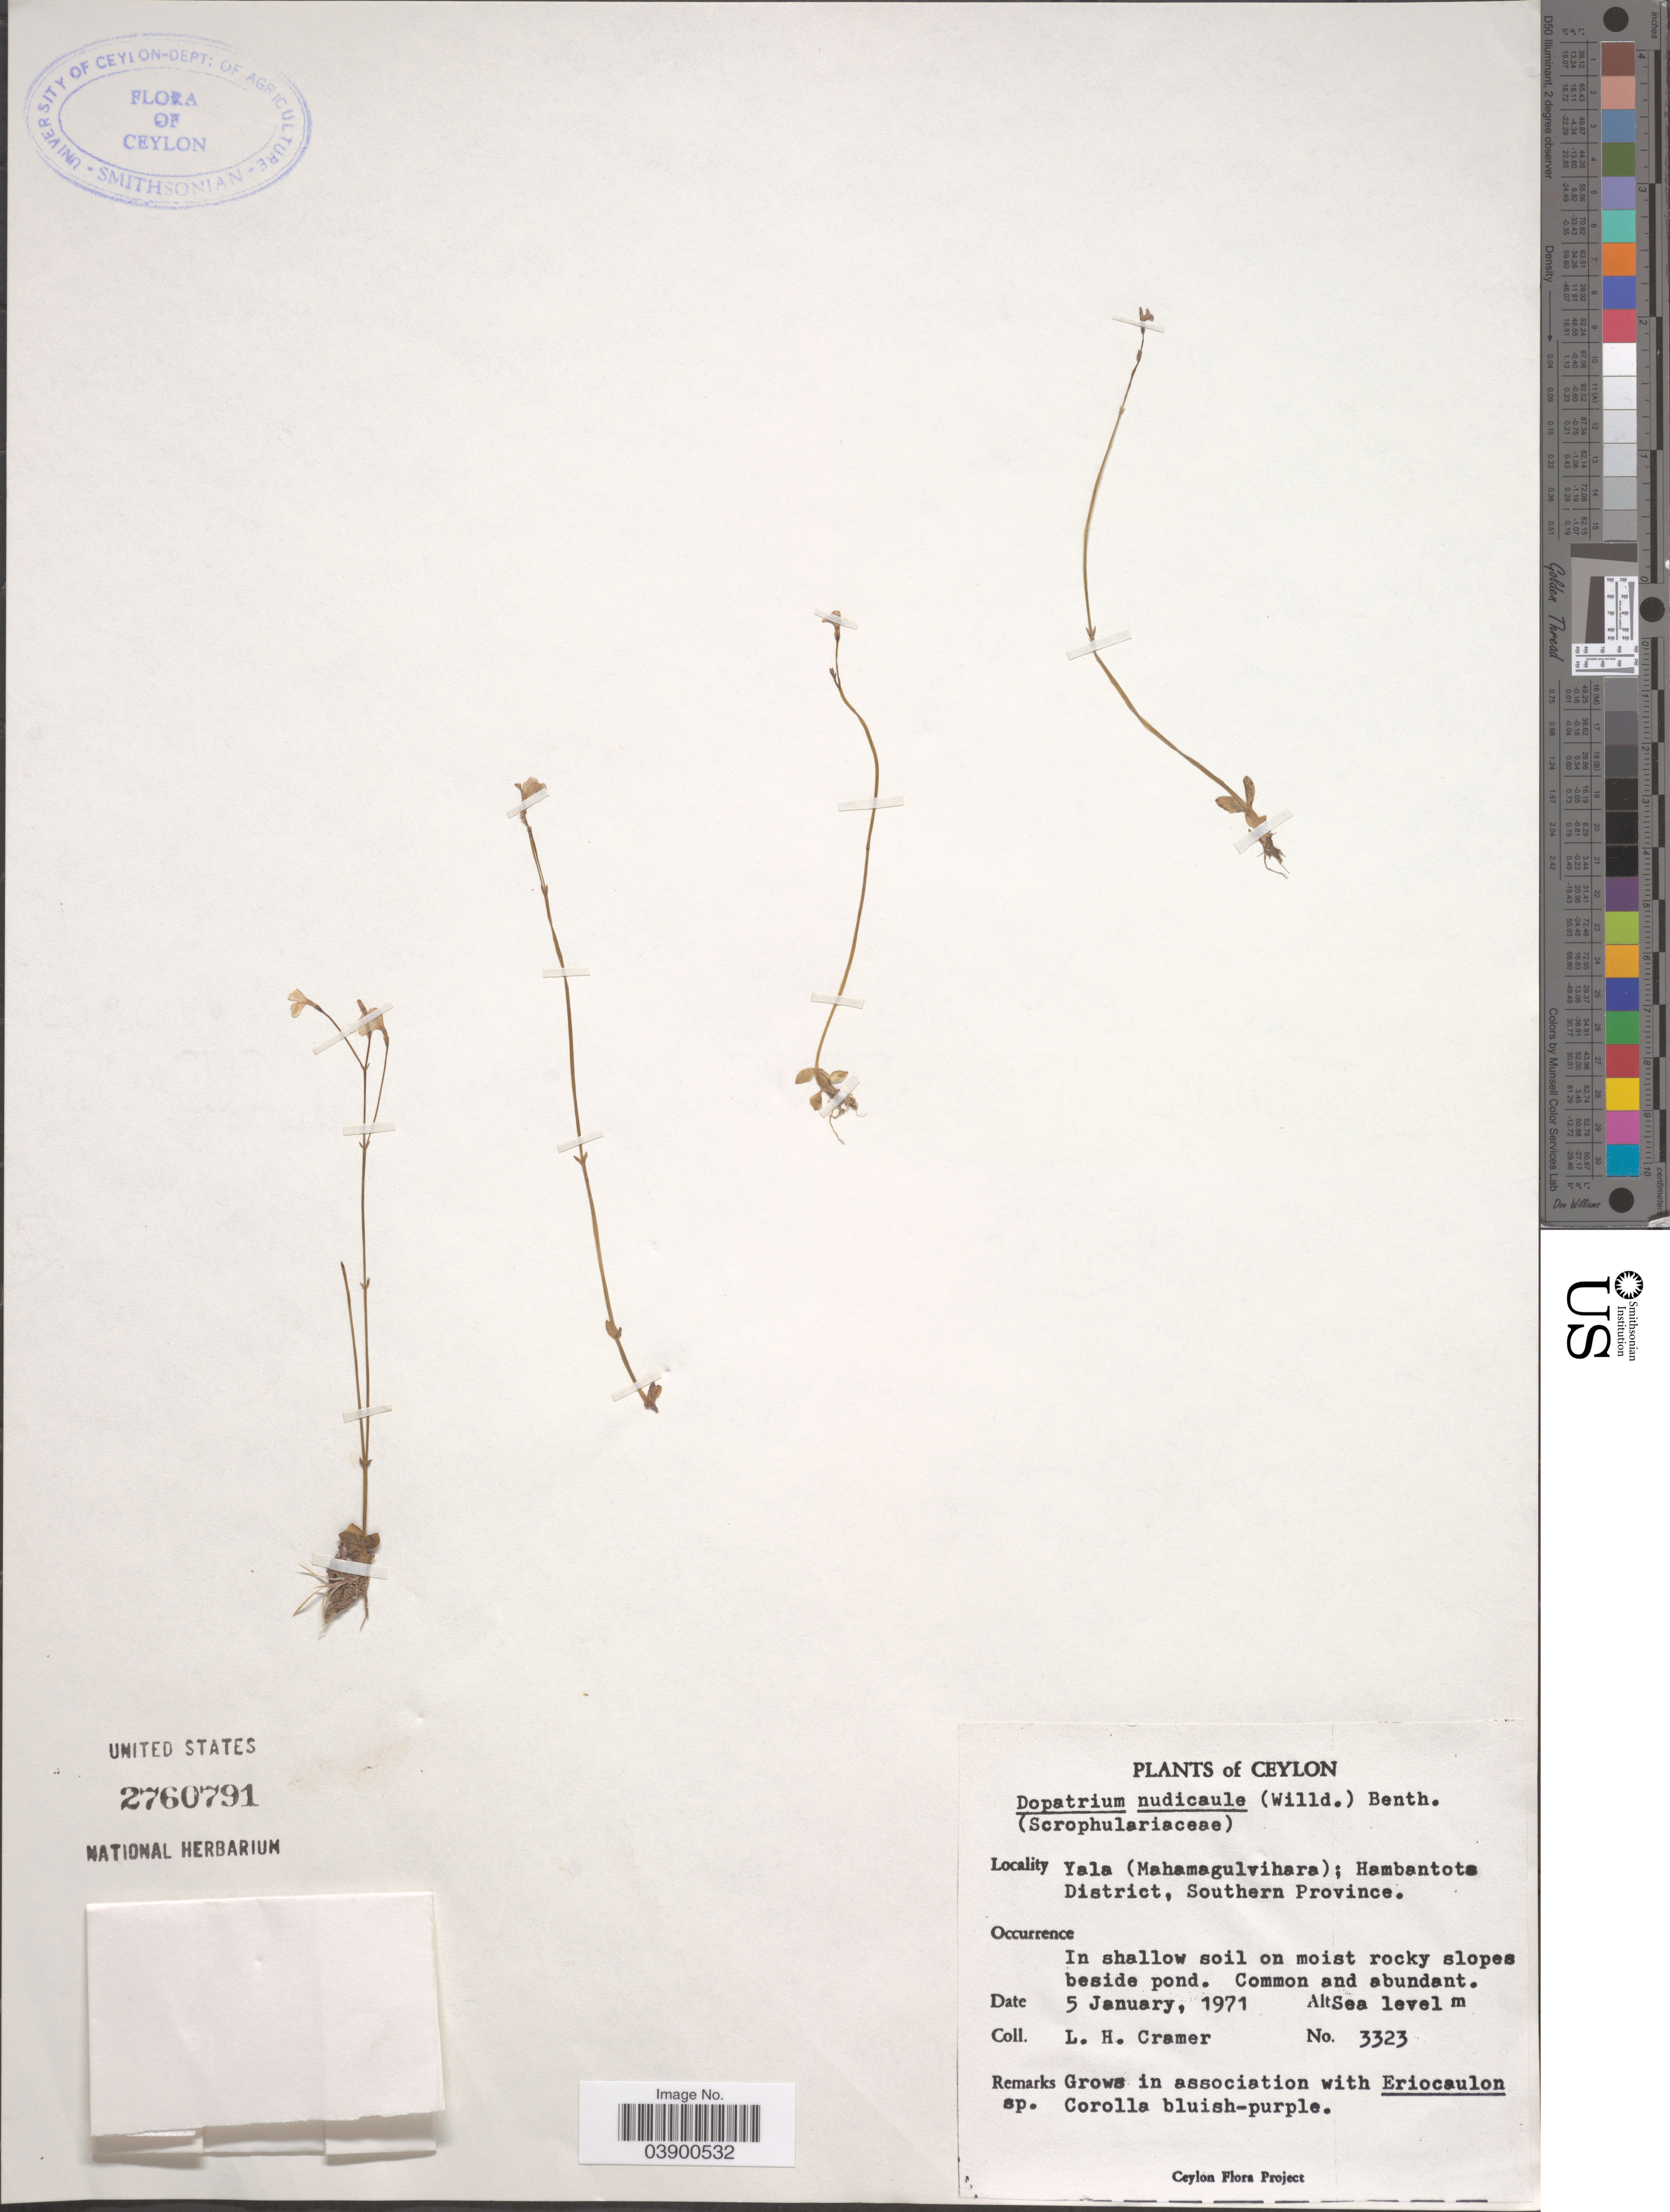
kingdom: Plantae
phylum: Tracheophyta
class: Magnoliopsida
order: Lamiales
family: Plantaginaceae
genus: Dopatrium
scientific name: Dopatrium nudicaule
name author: (Willd.) Benth.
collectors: L. H. Cramer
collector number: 3323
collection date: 1971-01-05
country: Sri Lanka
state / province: Southern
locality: Ceylon. Yala (Mahamagulvihara); Hambantota District.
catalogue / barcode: US 2760791